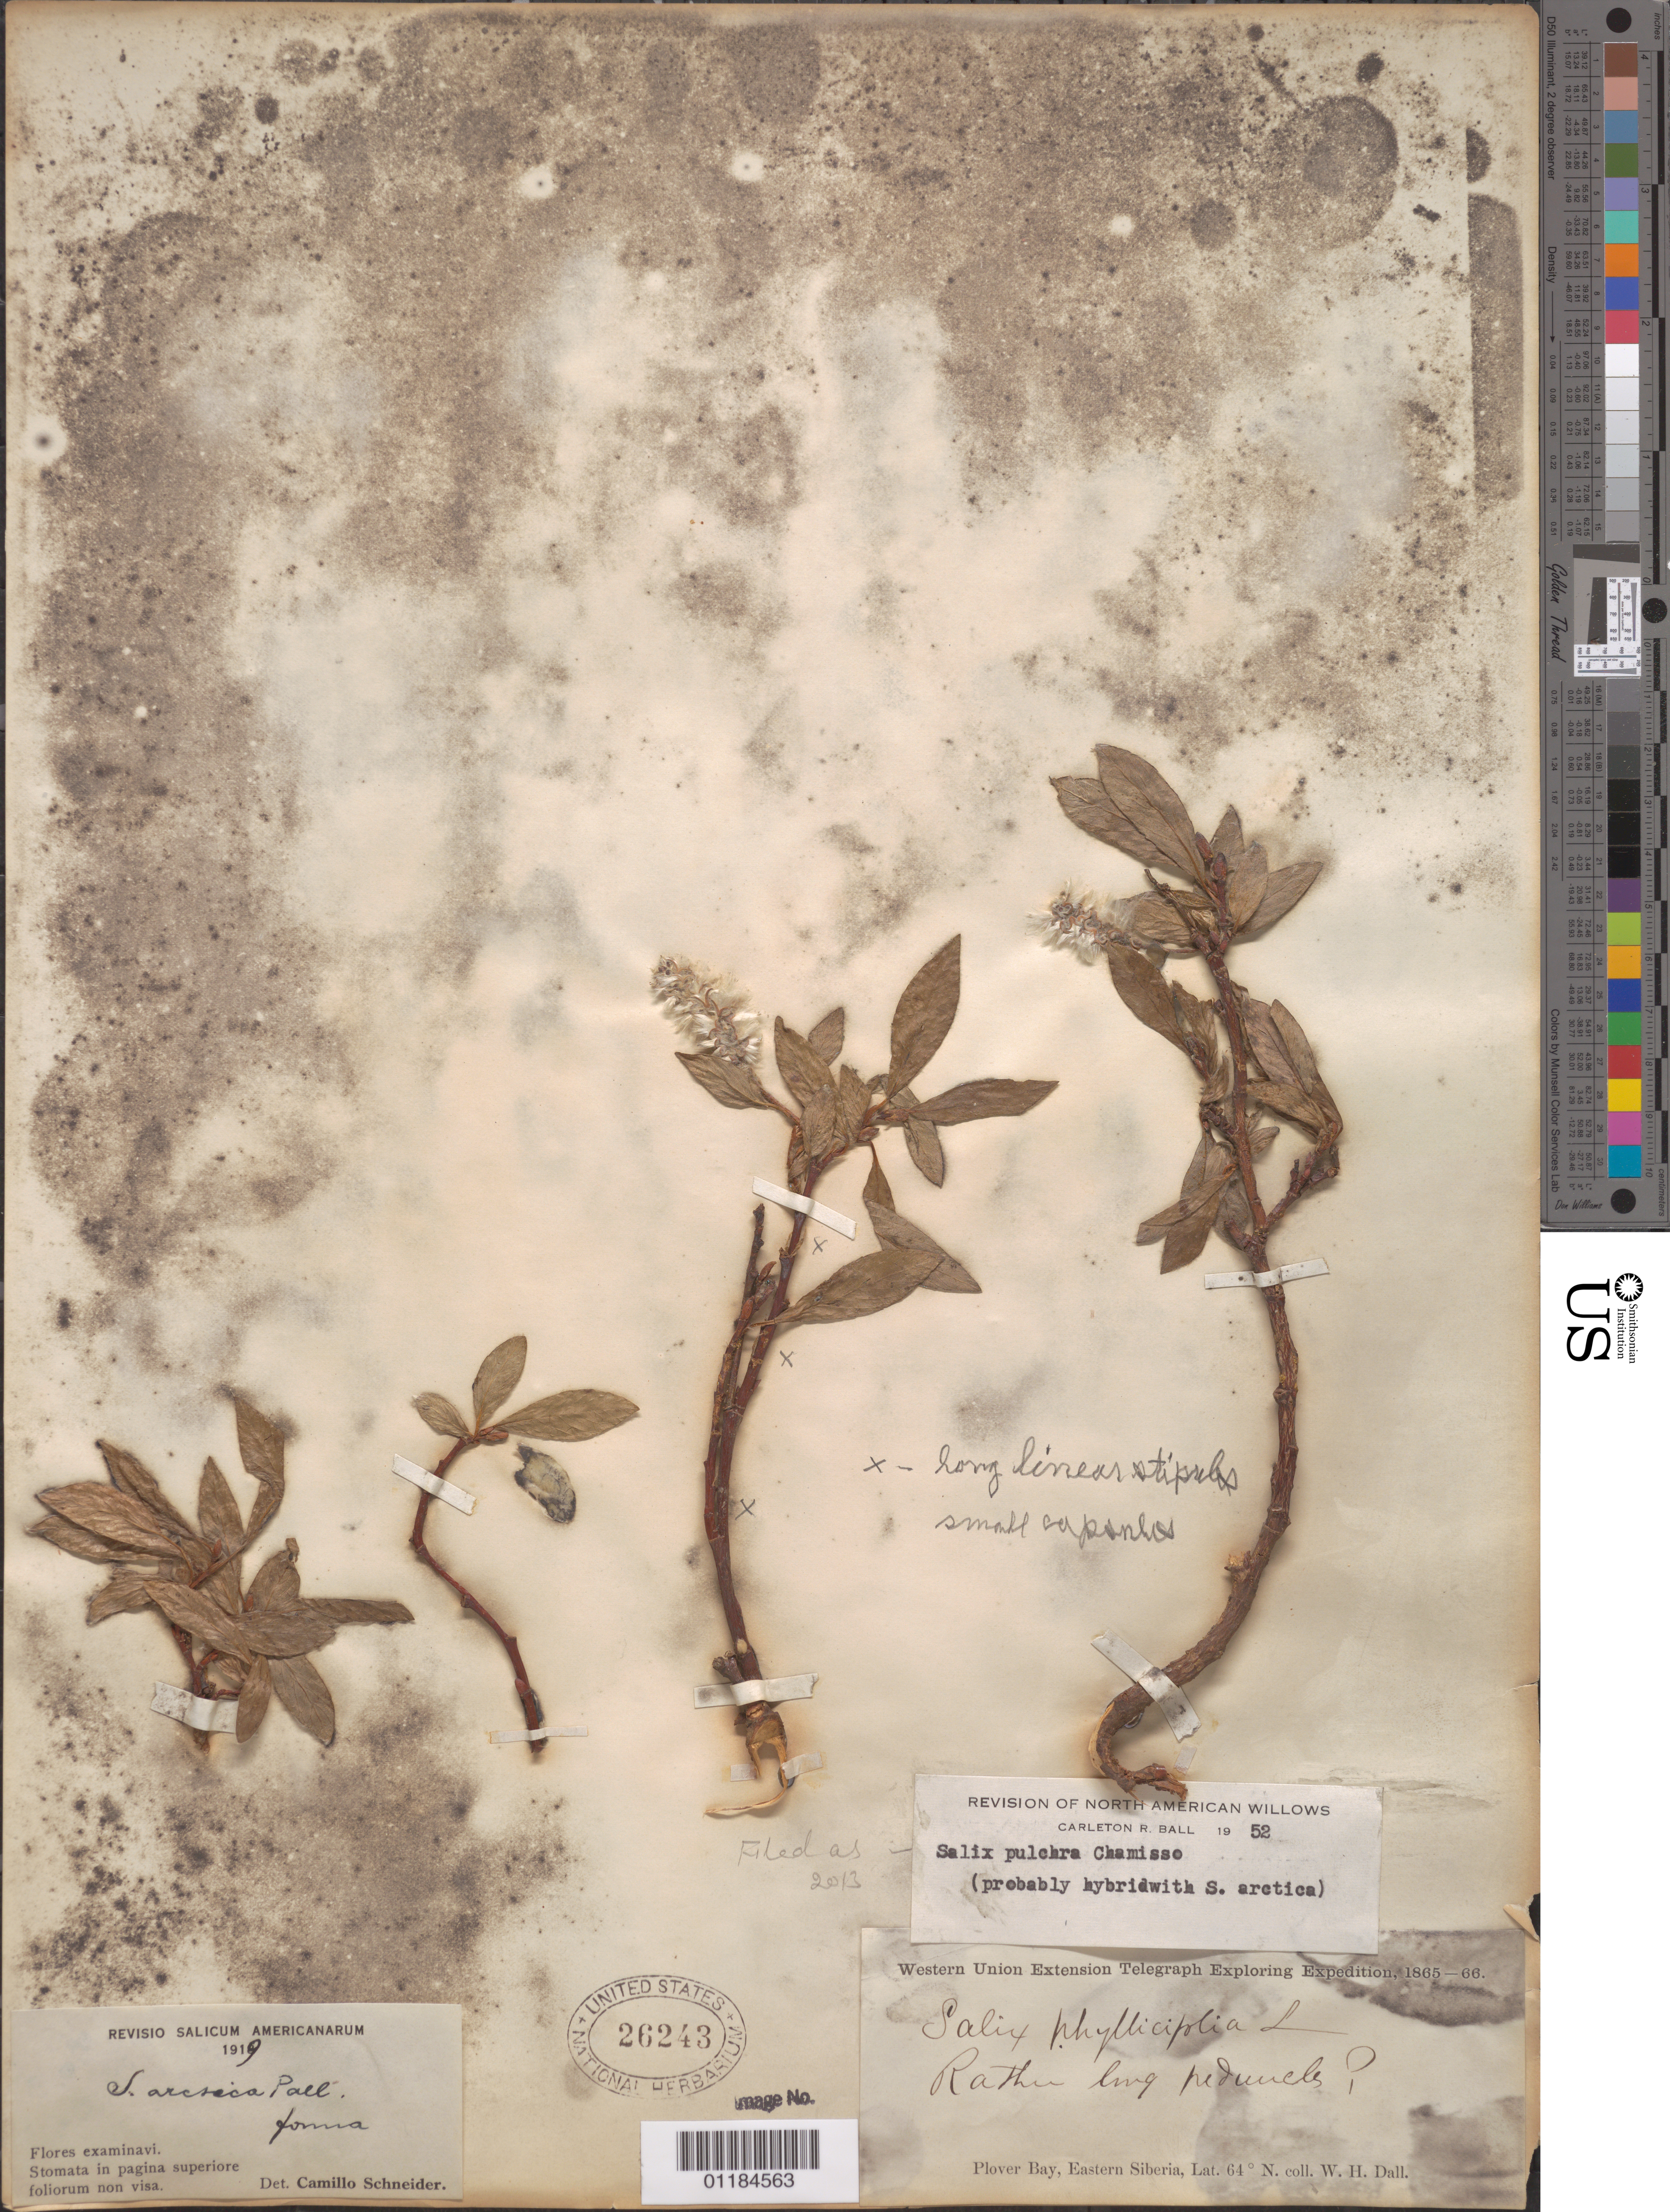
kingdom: Plantae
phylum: Tracheophyta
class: Magnoliopsida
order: Malpighiales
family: Salicaceae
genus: Salix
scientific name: Salix pulchra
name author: Cham.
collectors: W. Dall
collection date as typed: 1865 to -- --- 1866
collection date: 1865/1866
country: Russian Federation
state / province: Chukotka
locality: Plover Bay, eastern siberia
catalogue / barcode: US 26243